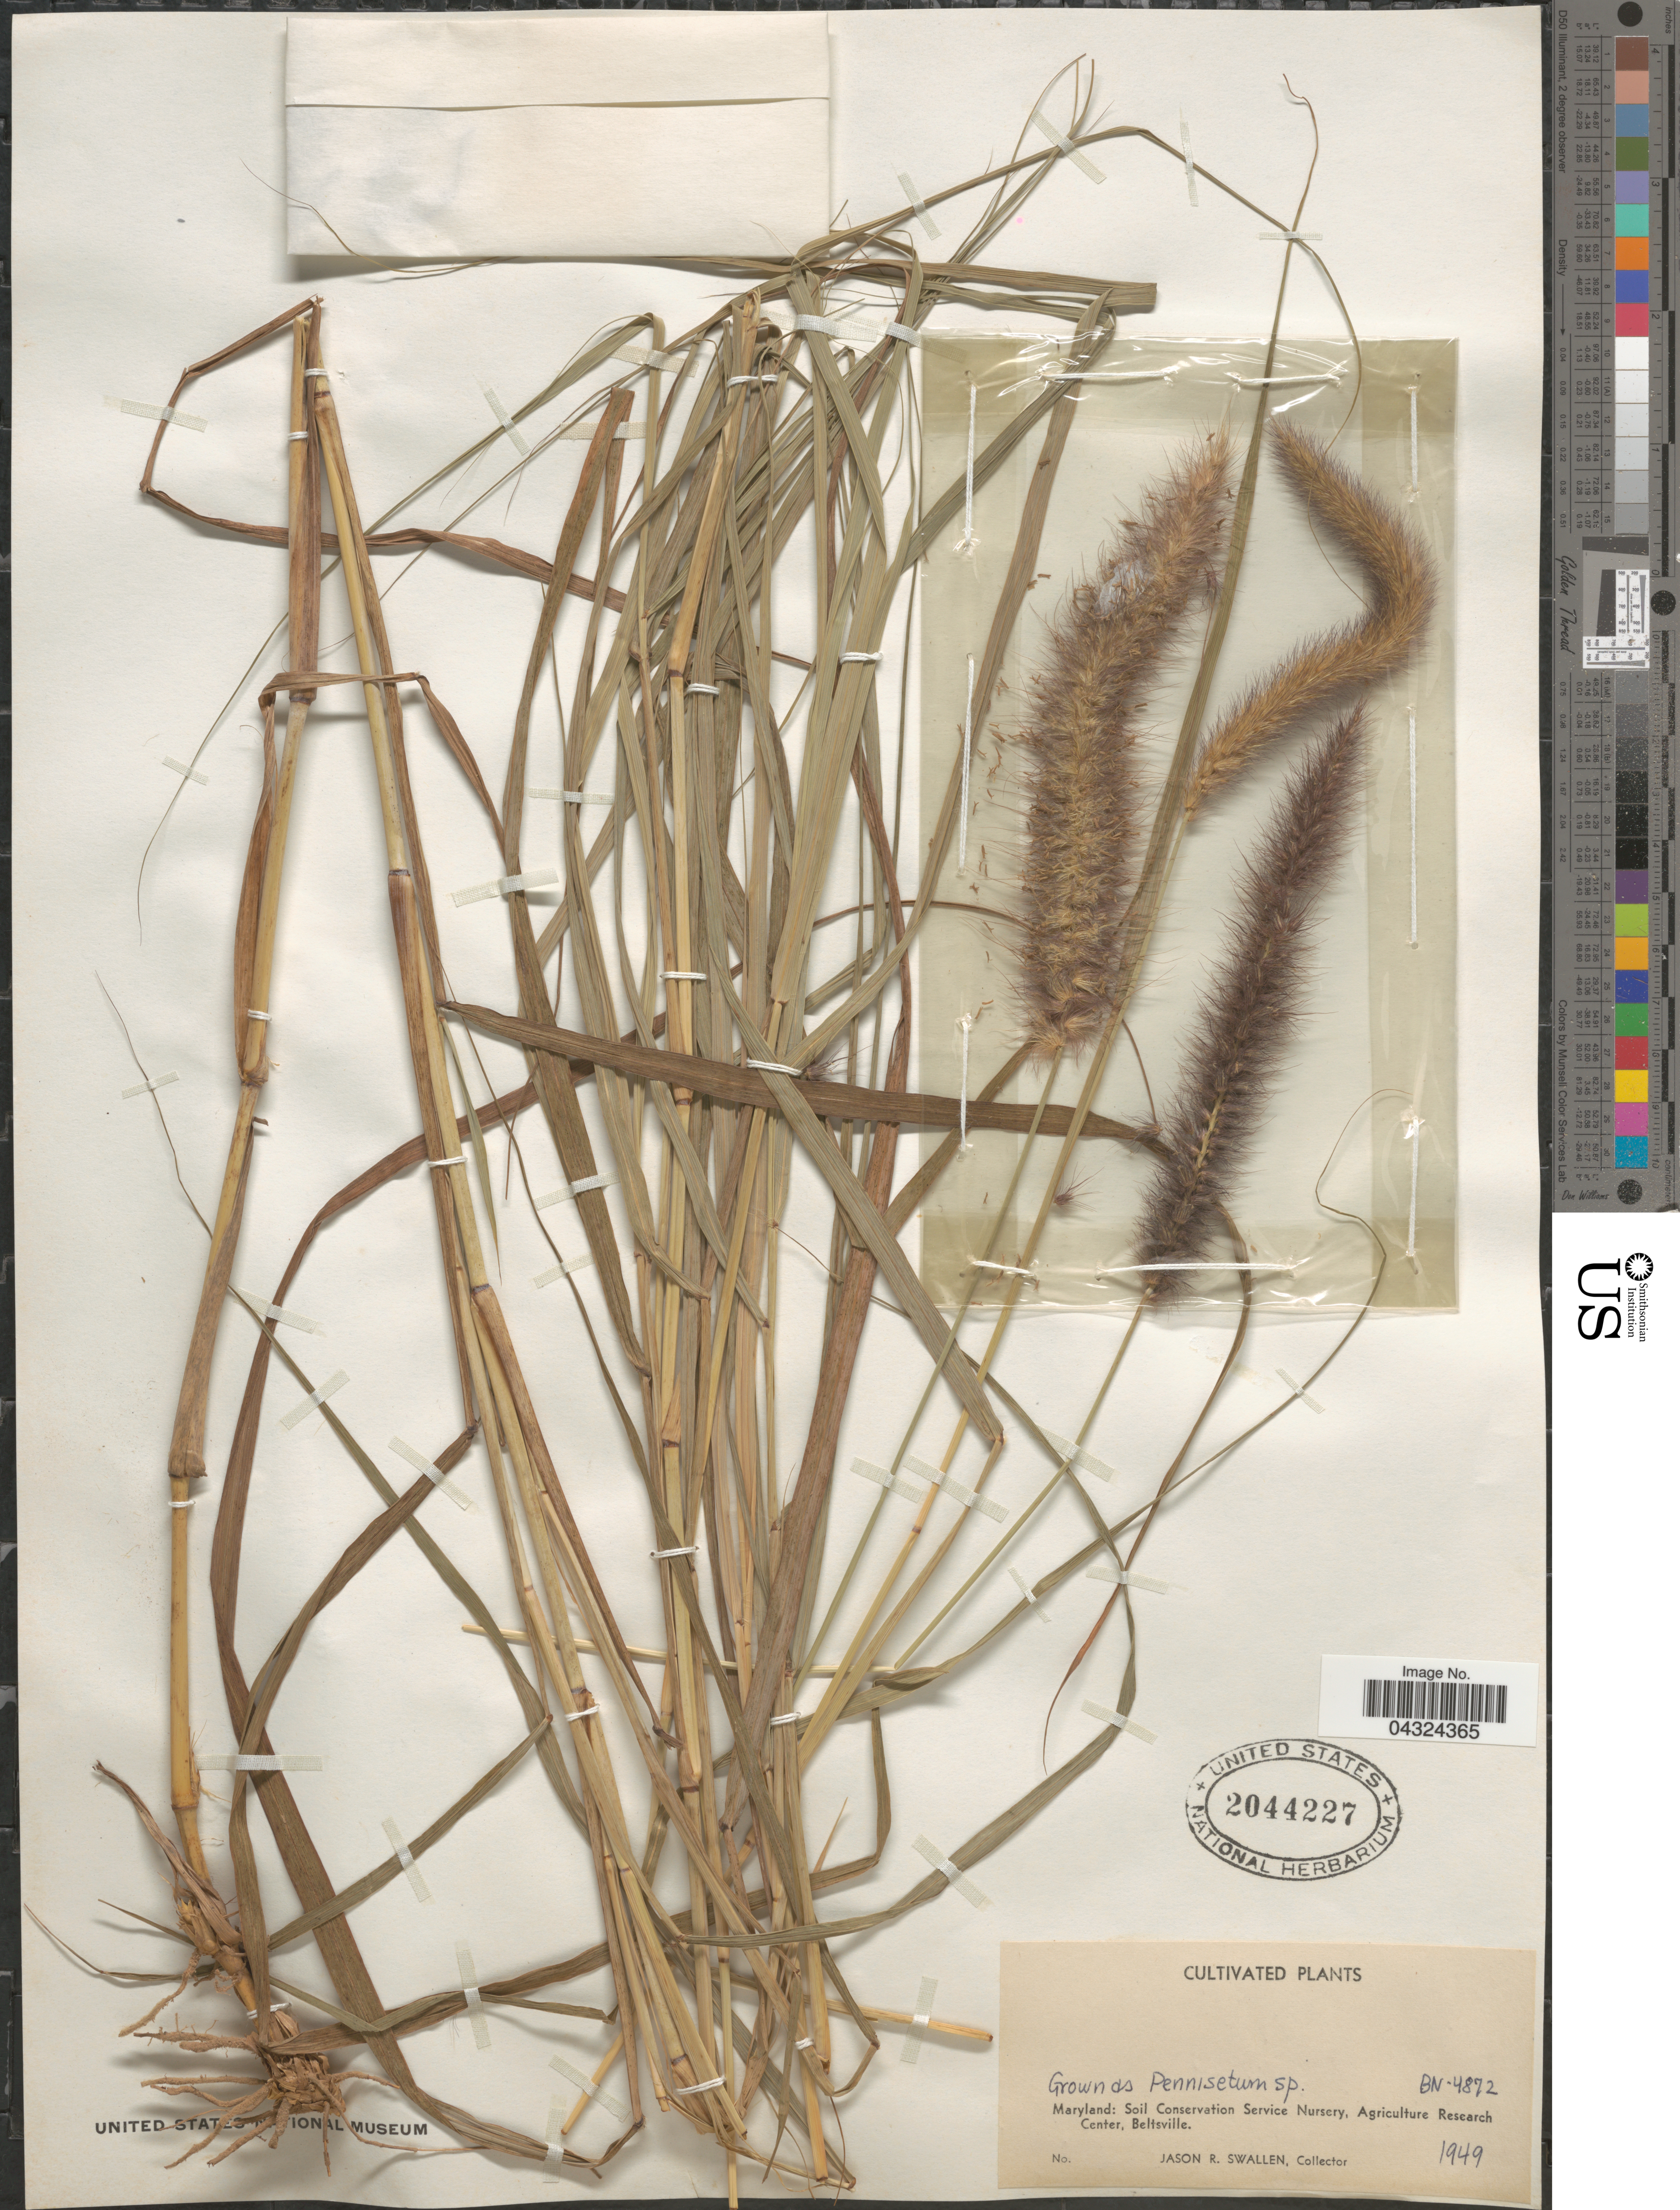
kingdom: Plantae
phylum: Tracheophyta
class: Liliopsida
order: Poales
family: Poaceae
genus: Cenchrus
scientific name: Cenchrus sp.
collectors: J. R. Swallen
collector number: BN-4872?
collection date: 1949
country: United States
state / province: Maryland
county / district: Prince George's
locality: Soil Conservation Service Nursery, Agriculture Research Center, Beltsville.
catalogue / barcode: US 2044227